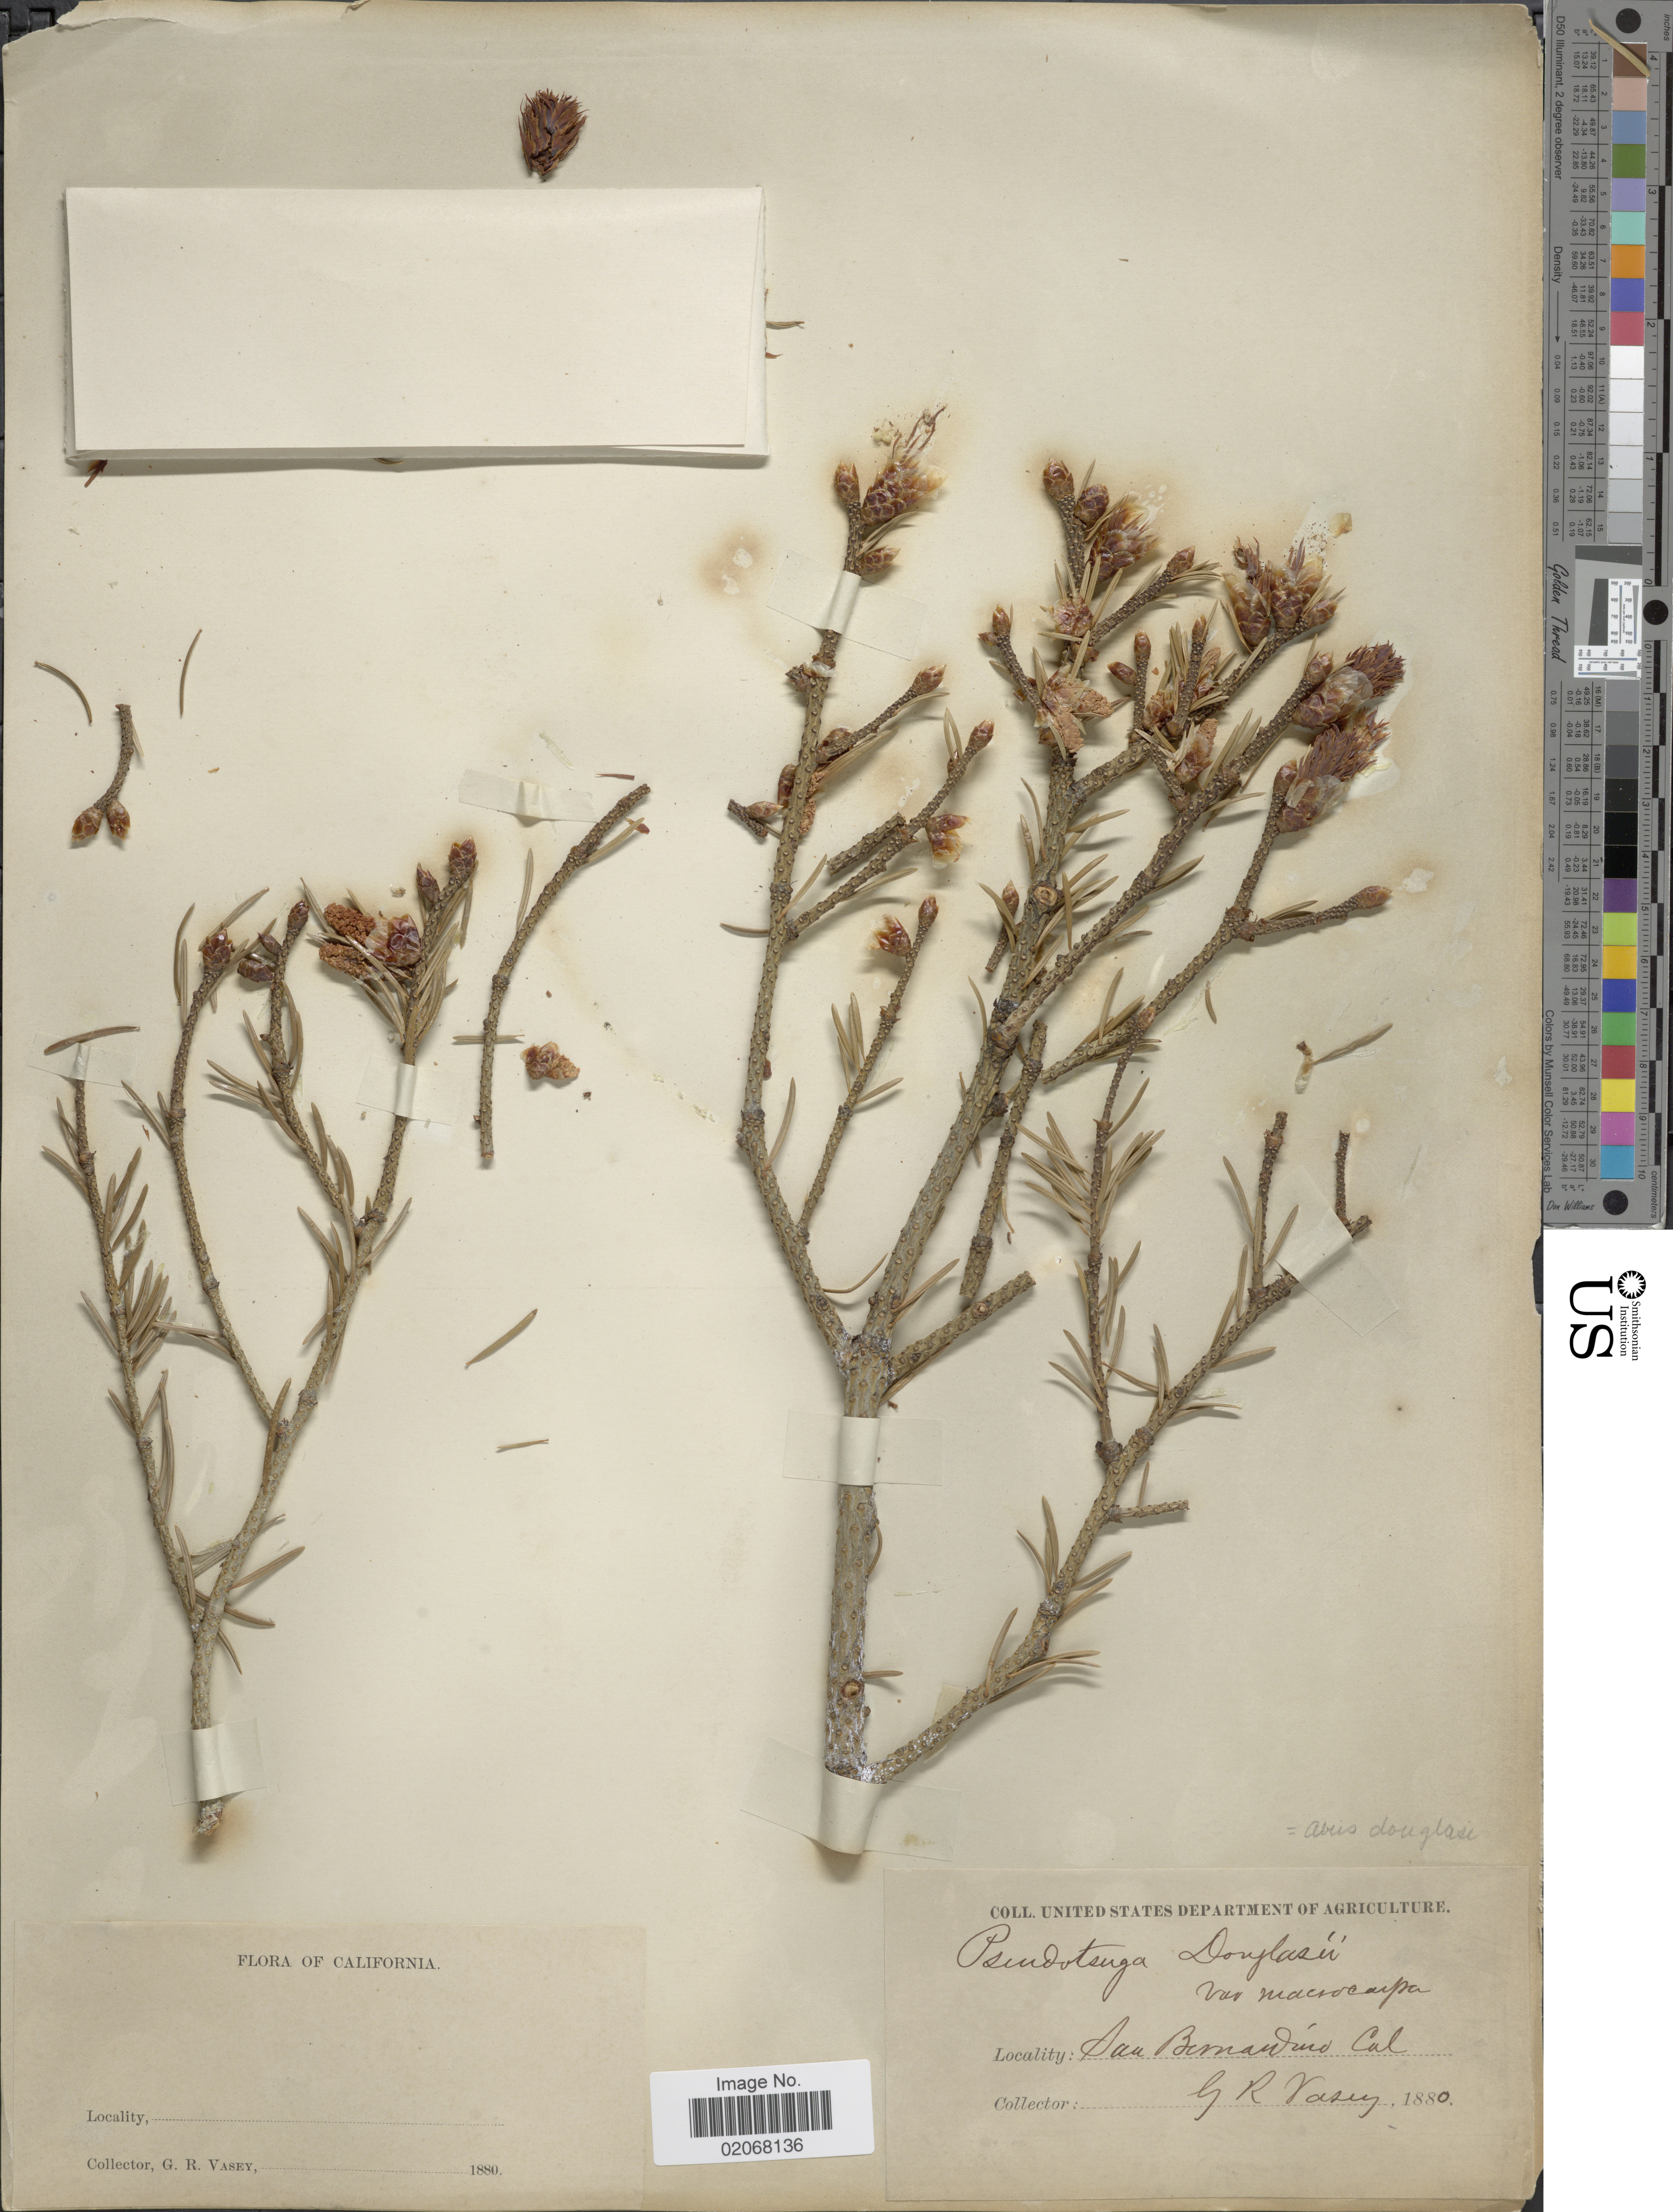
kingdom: Plantae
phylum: Tracheophyta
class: Pinopsida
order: Pinales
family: Pinaceae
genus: Abies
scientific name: Abies douglasii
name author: (Sabine ex D. Don) Lindl.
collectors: G. R. Vasey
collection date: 1880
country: United States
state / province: California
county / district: San Bernardino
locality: San Bernardino